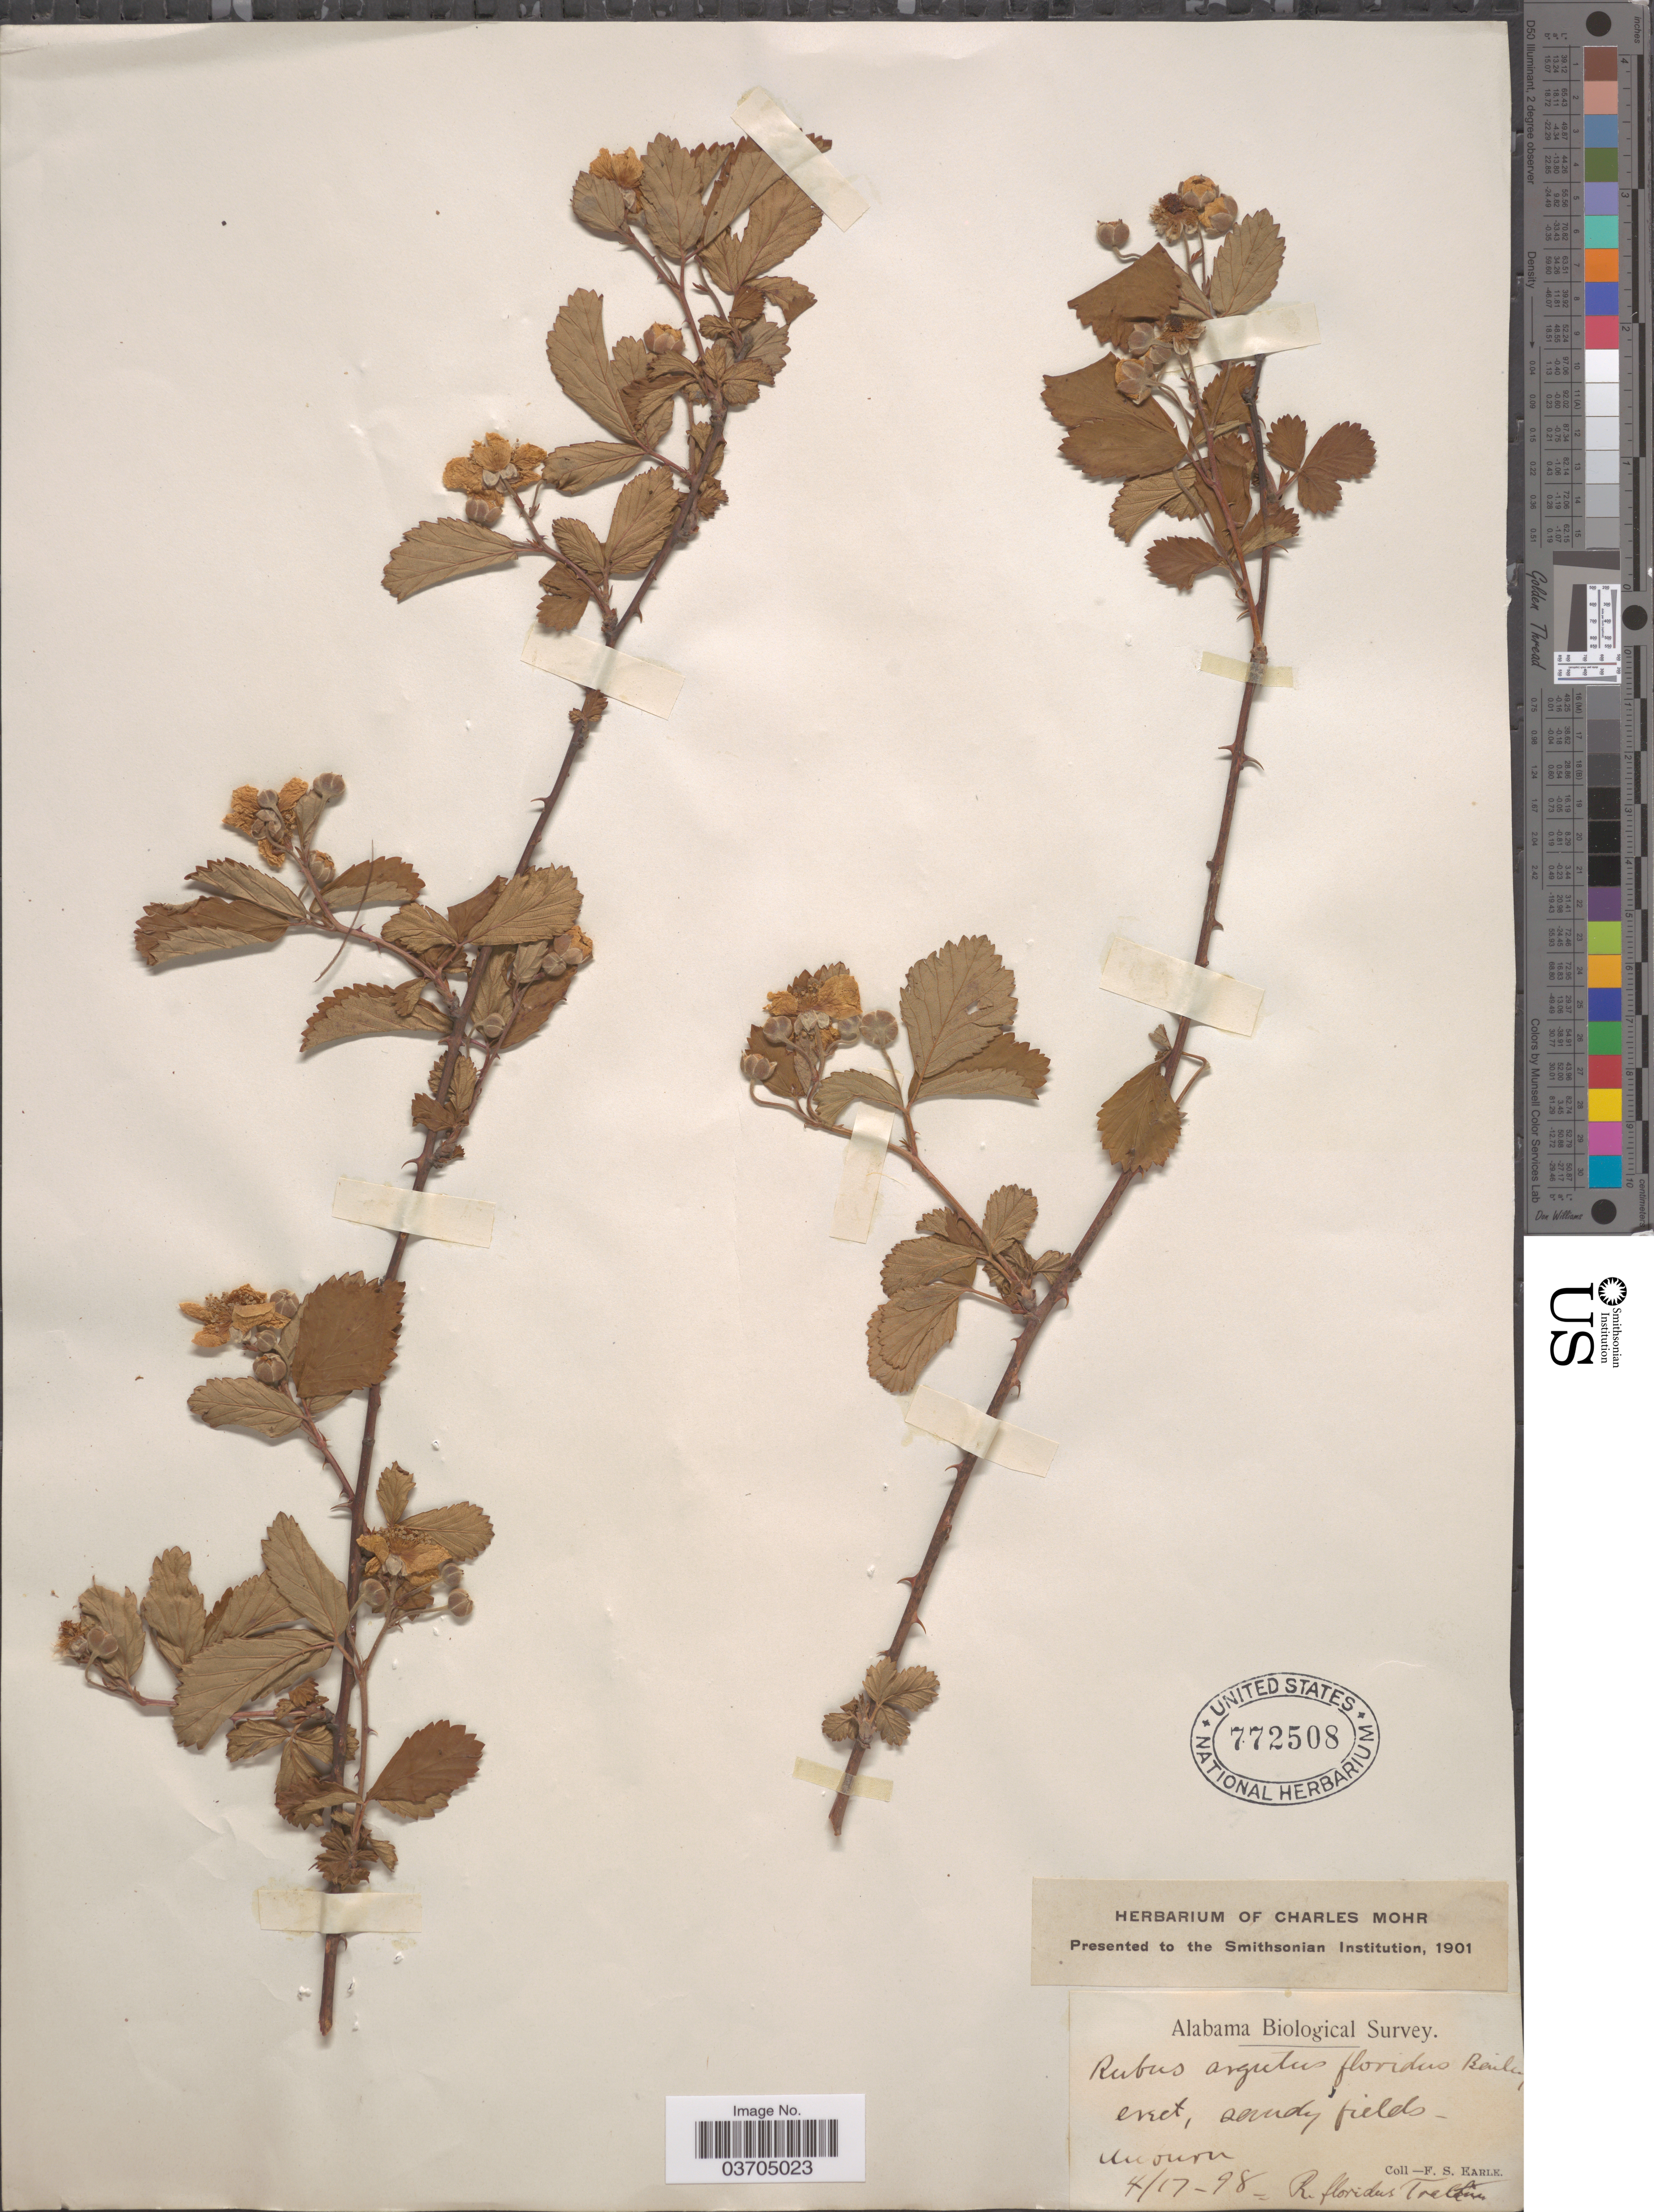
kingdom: Plantae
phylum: Tracheophyta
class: Magnoliopsida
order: Rosales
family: Rosaceae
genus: Rubus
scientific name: Rubus floridus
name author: Tratt.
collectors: F. S. Earle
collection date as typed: Transcribed d/m/y: 17/4/98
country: United States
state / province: Alabama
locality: Auburn.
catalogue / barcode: US 772508